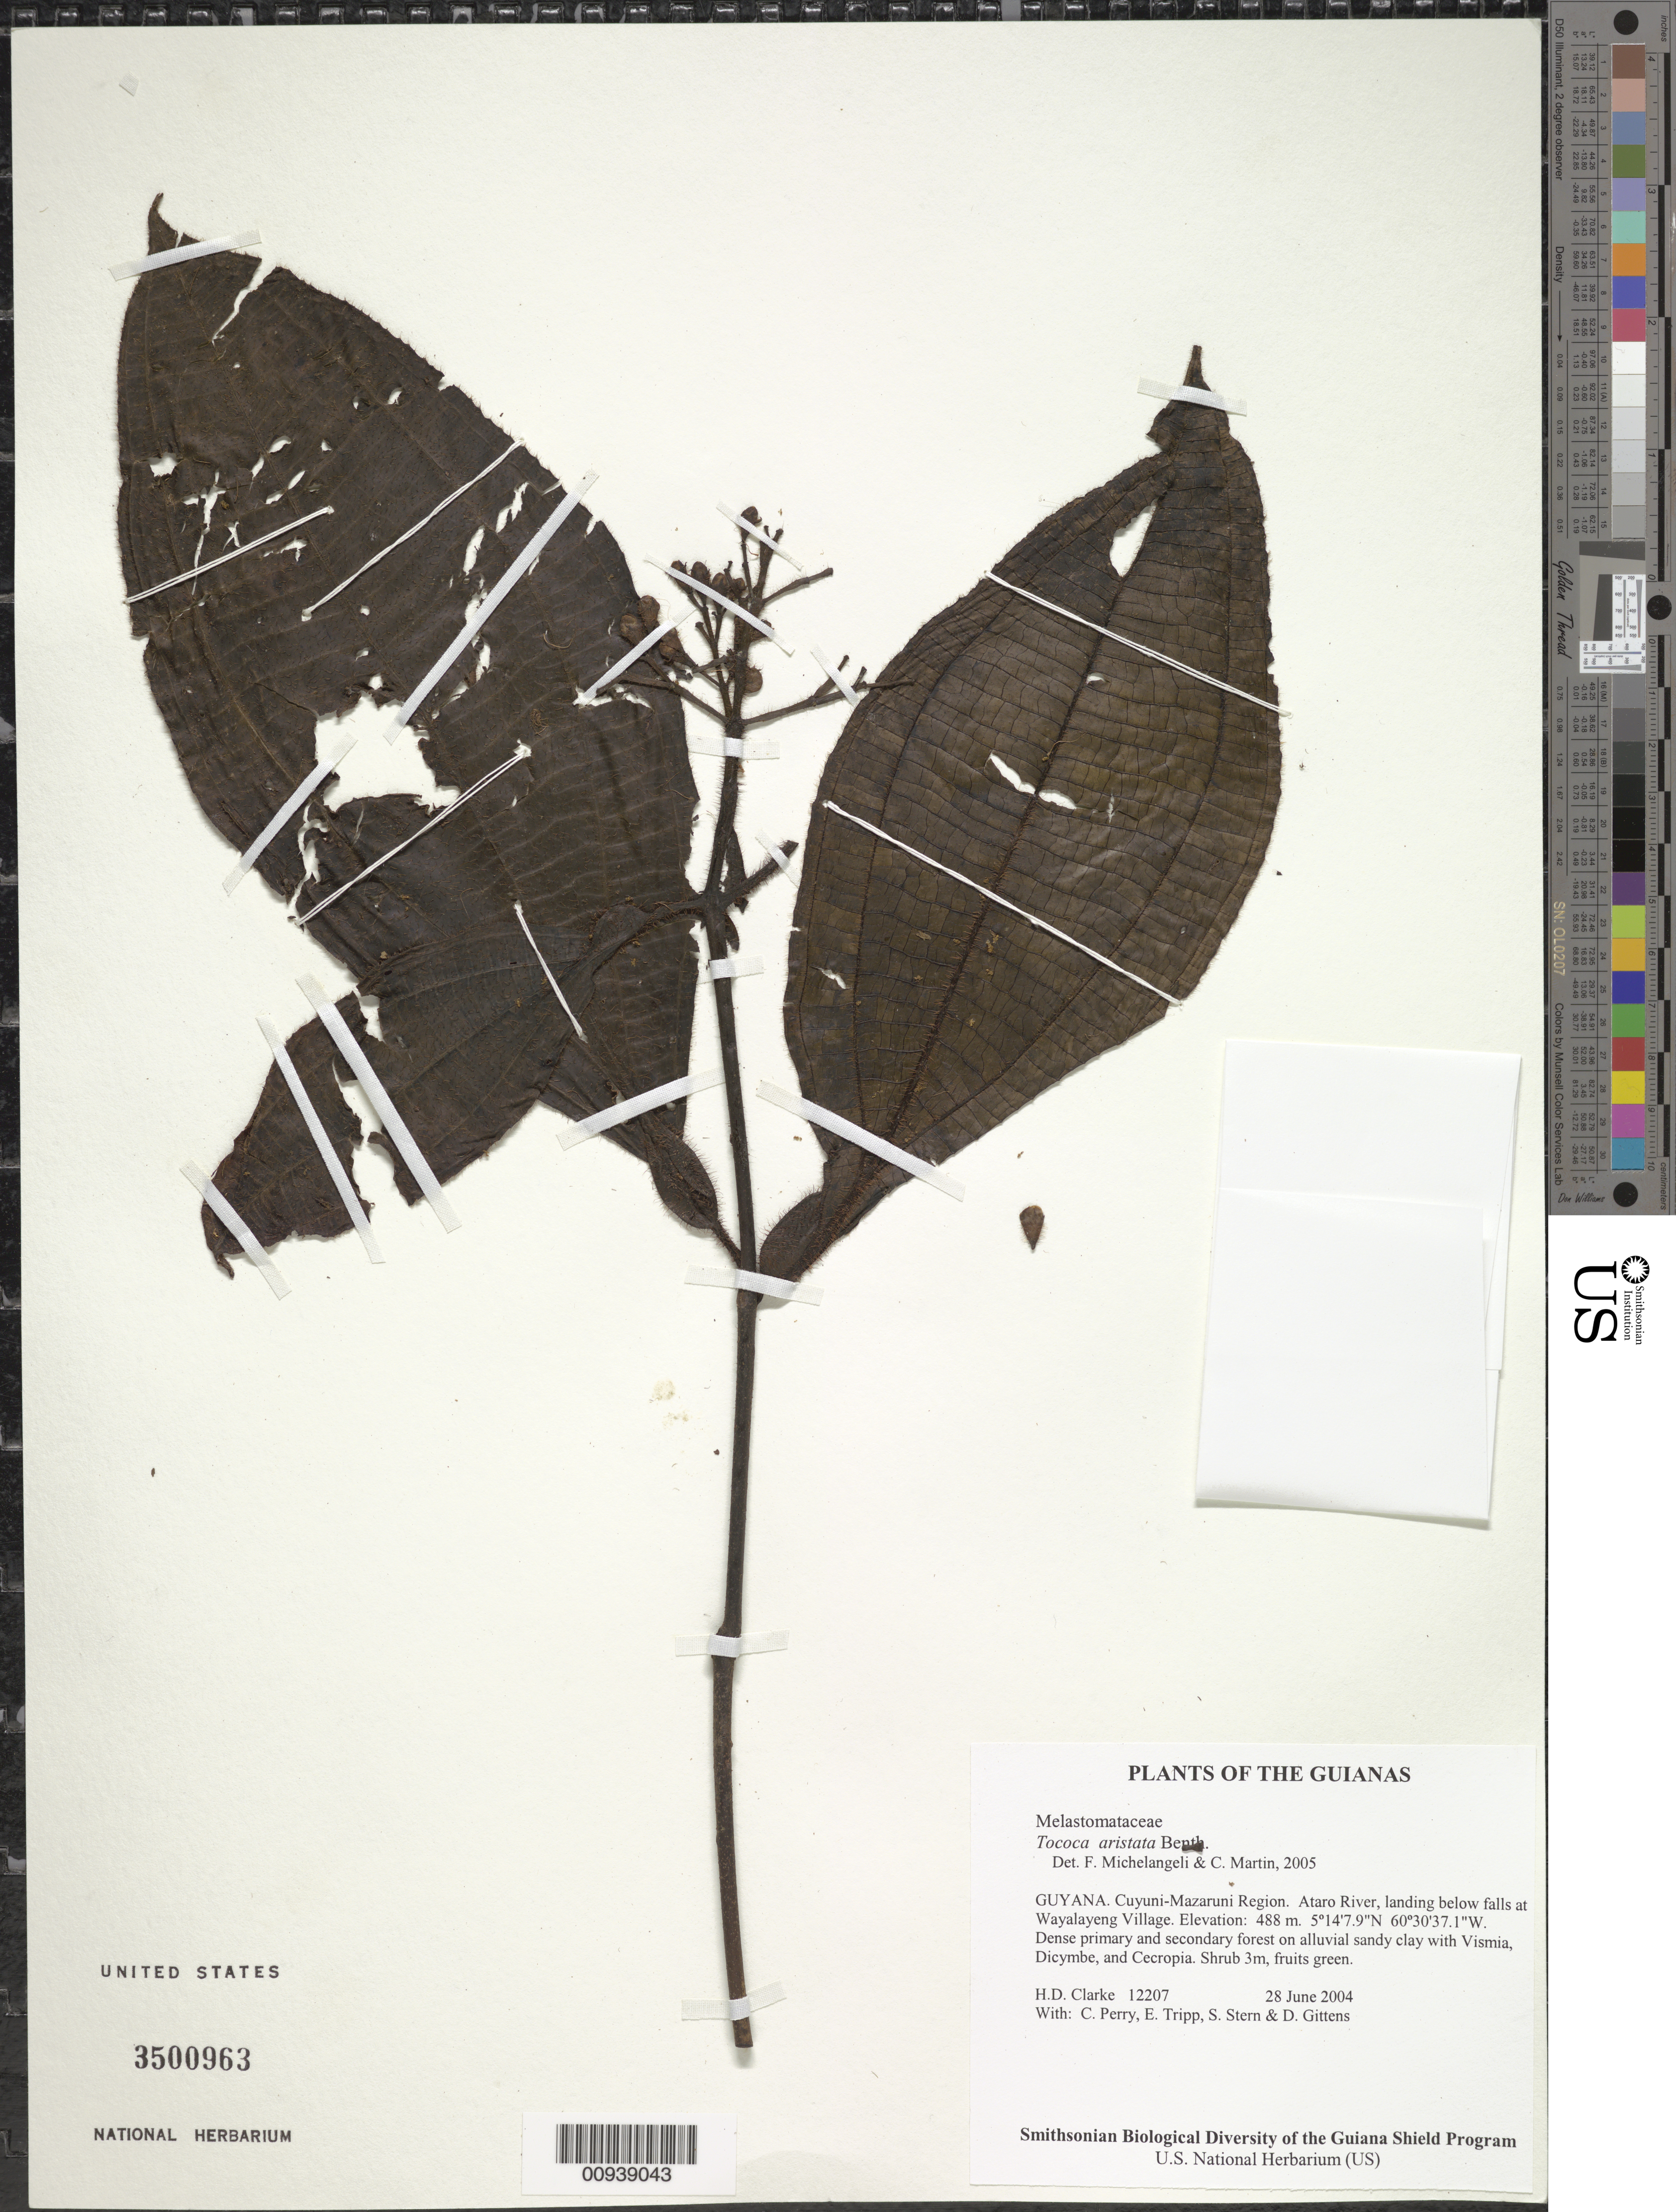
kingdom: Plantae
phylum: Tracheophyta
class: Magnoliopsida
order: Myrtales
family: Melastomataceae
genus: Tococa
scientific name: Tococa aristata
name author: Benth.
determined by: Michelangeli, F. A.; Martin, C.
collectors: H. D. Clarke, C. Perry, E. Tripp, S. R. Stern & D. Gittens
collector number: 12207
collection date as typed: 28 June 2004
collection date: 2004-06-28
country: Guyana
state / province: Cuyuni-Mazaruni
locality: Ataro River, landing below falls at Wayalayeng Village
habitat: Dense primary and secondary forest on alluvial sandy clay with Vismia, Dicymbe, and Cecropia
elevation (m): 488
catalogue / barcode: US 3500963